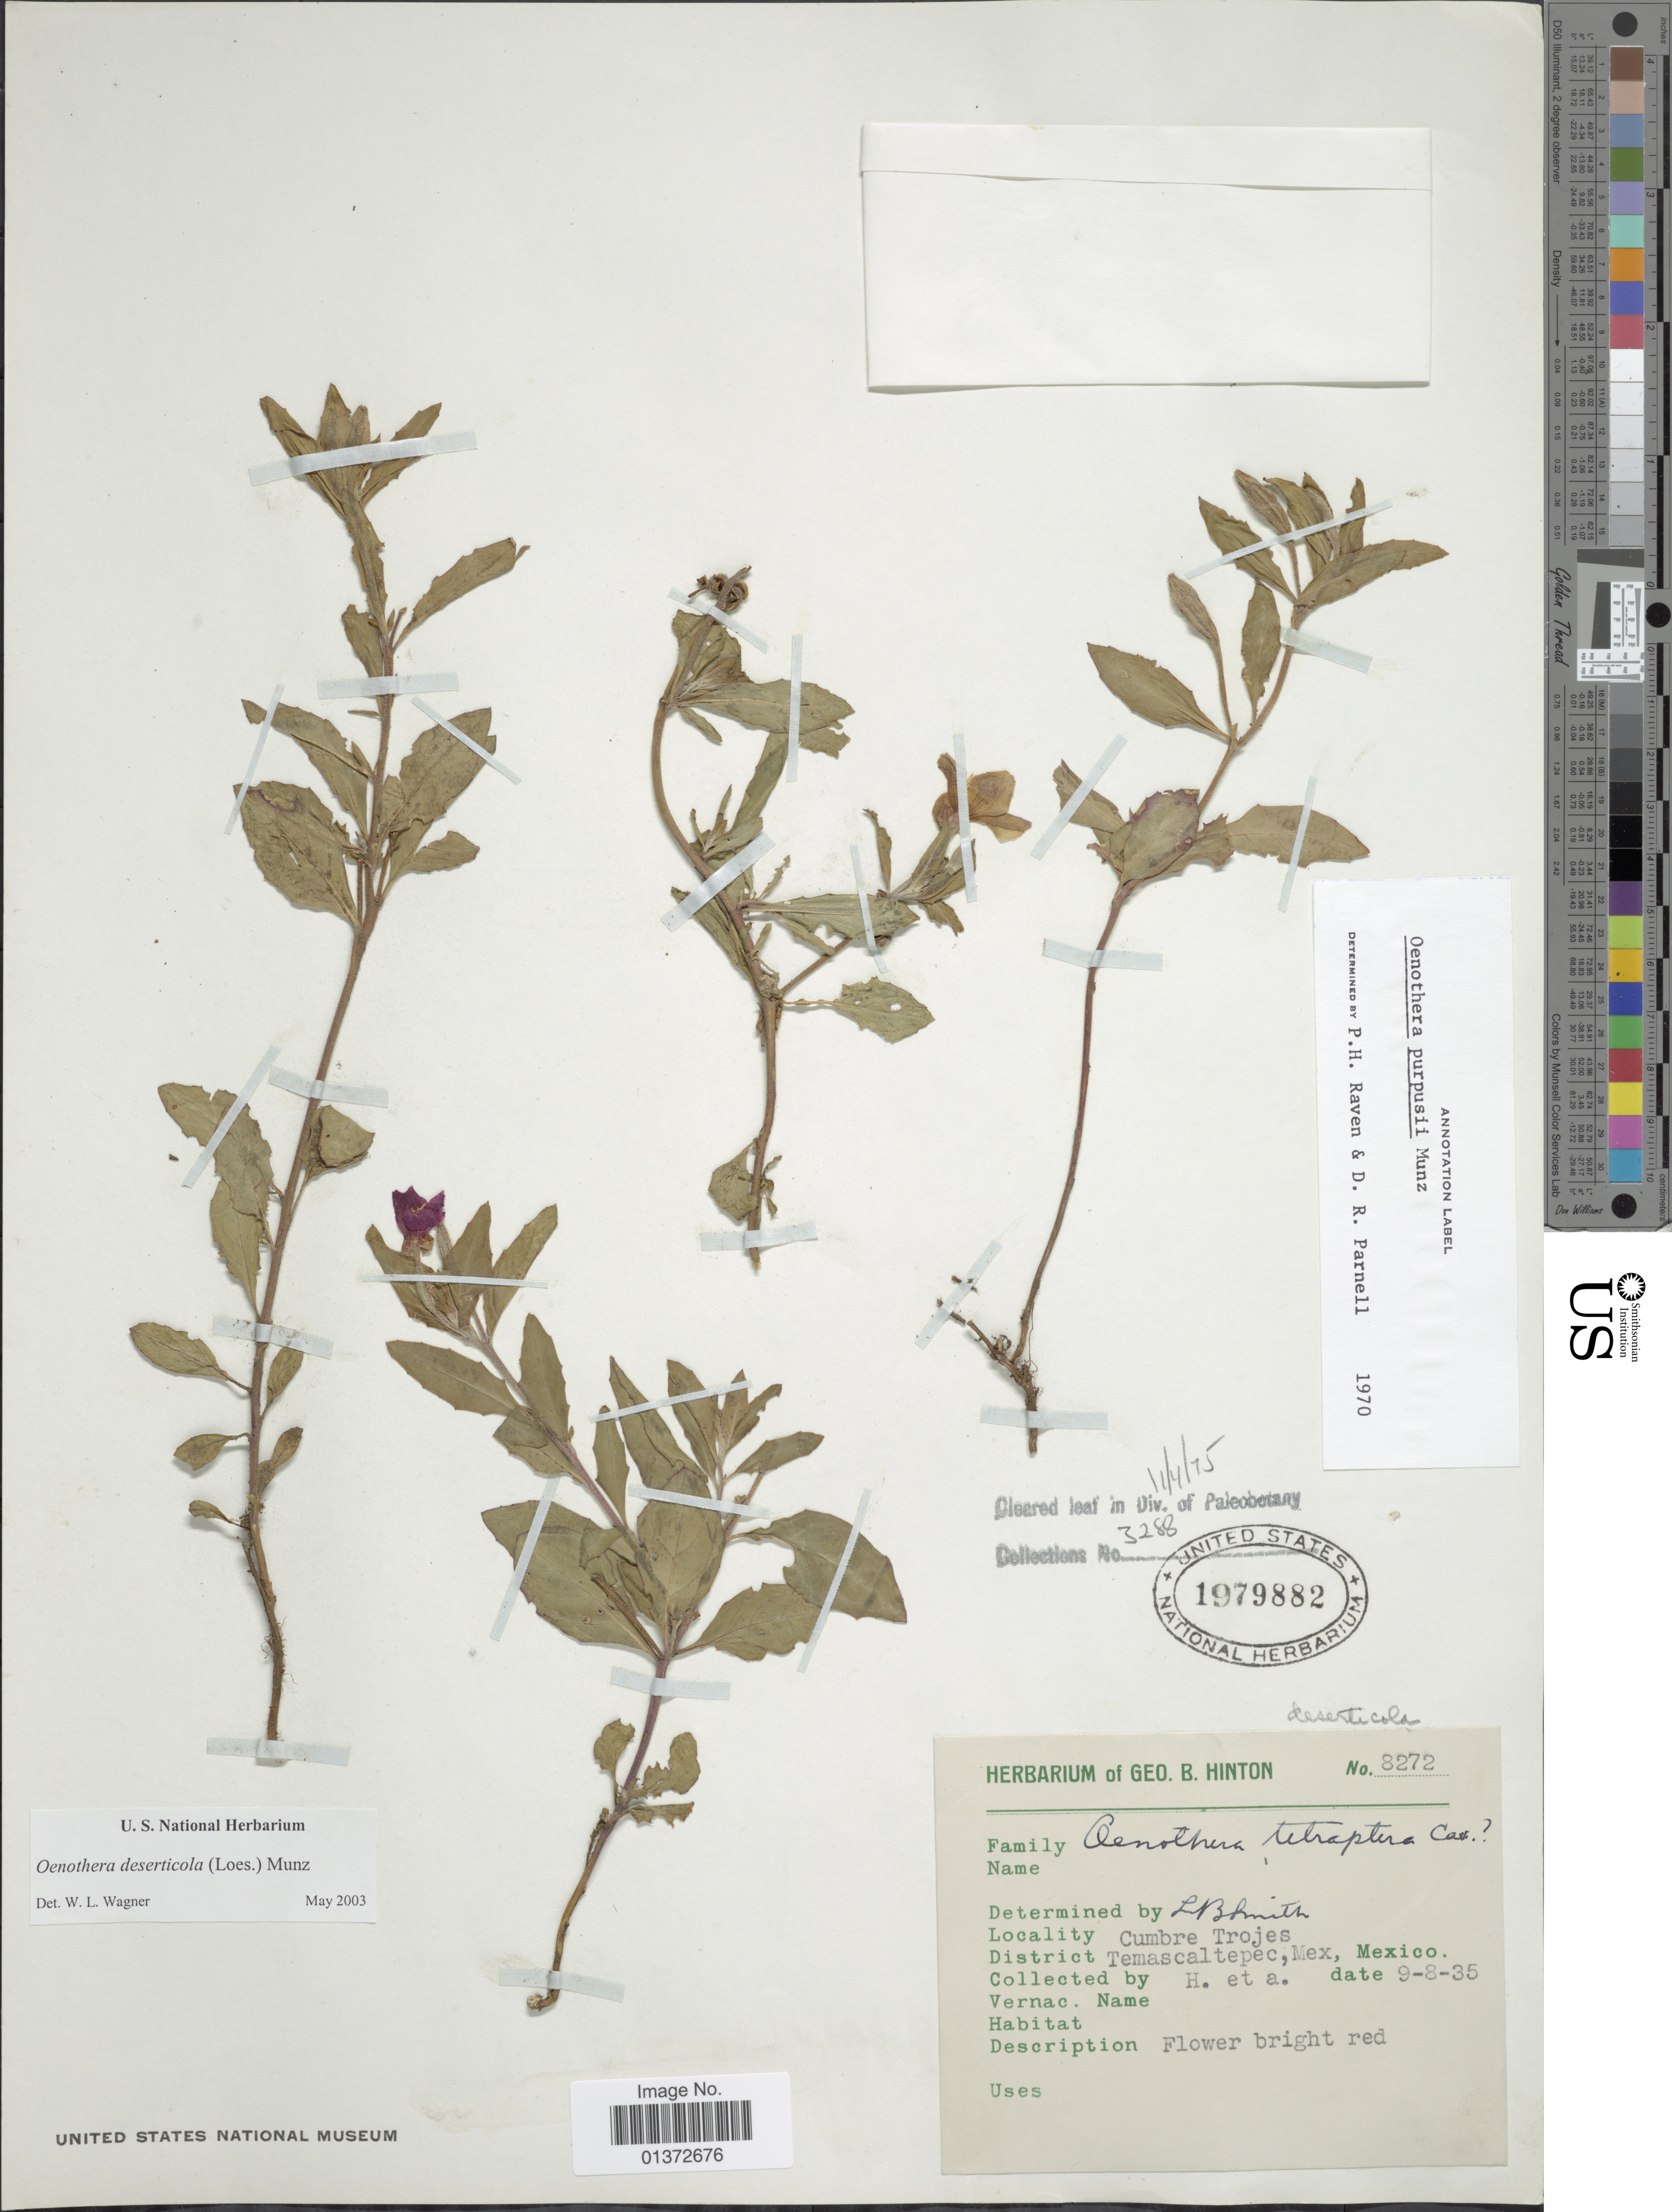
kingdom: Plantae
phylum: Tracheophyta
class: Magnoliopsida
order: Myrtales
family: Onagraceae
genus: Oenothera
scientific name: Oenothera deserticola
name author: (Loes.) Munz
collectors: G. B. Hinton & et al.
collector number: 8272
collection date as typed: Transcribed d/m/y: 8/9/35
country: Mexico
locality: Cumbre Trojes, District Temascaltepec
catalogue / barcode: US 1979882